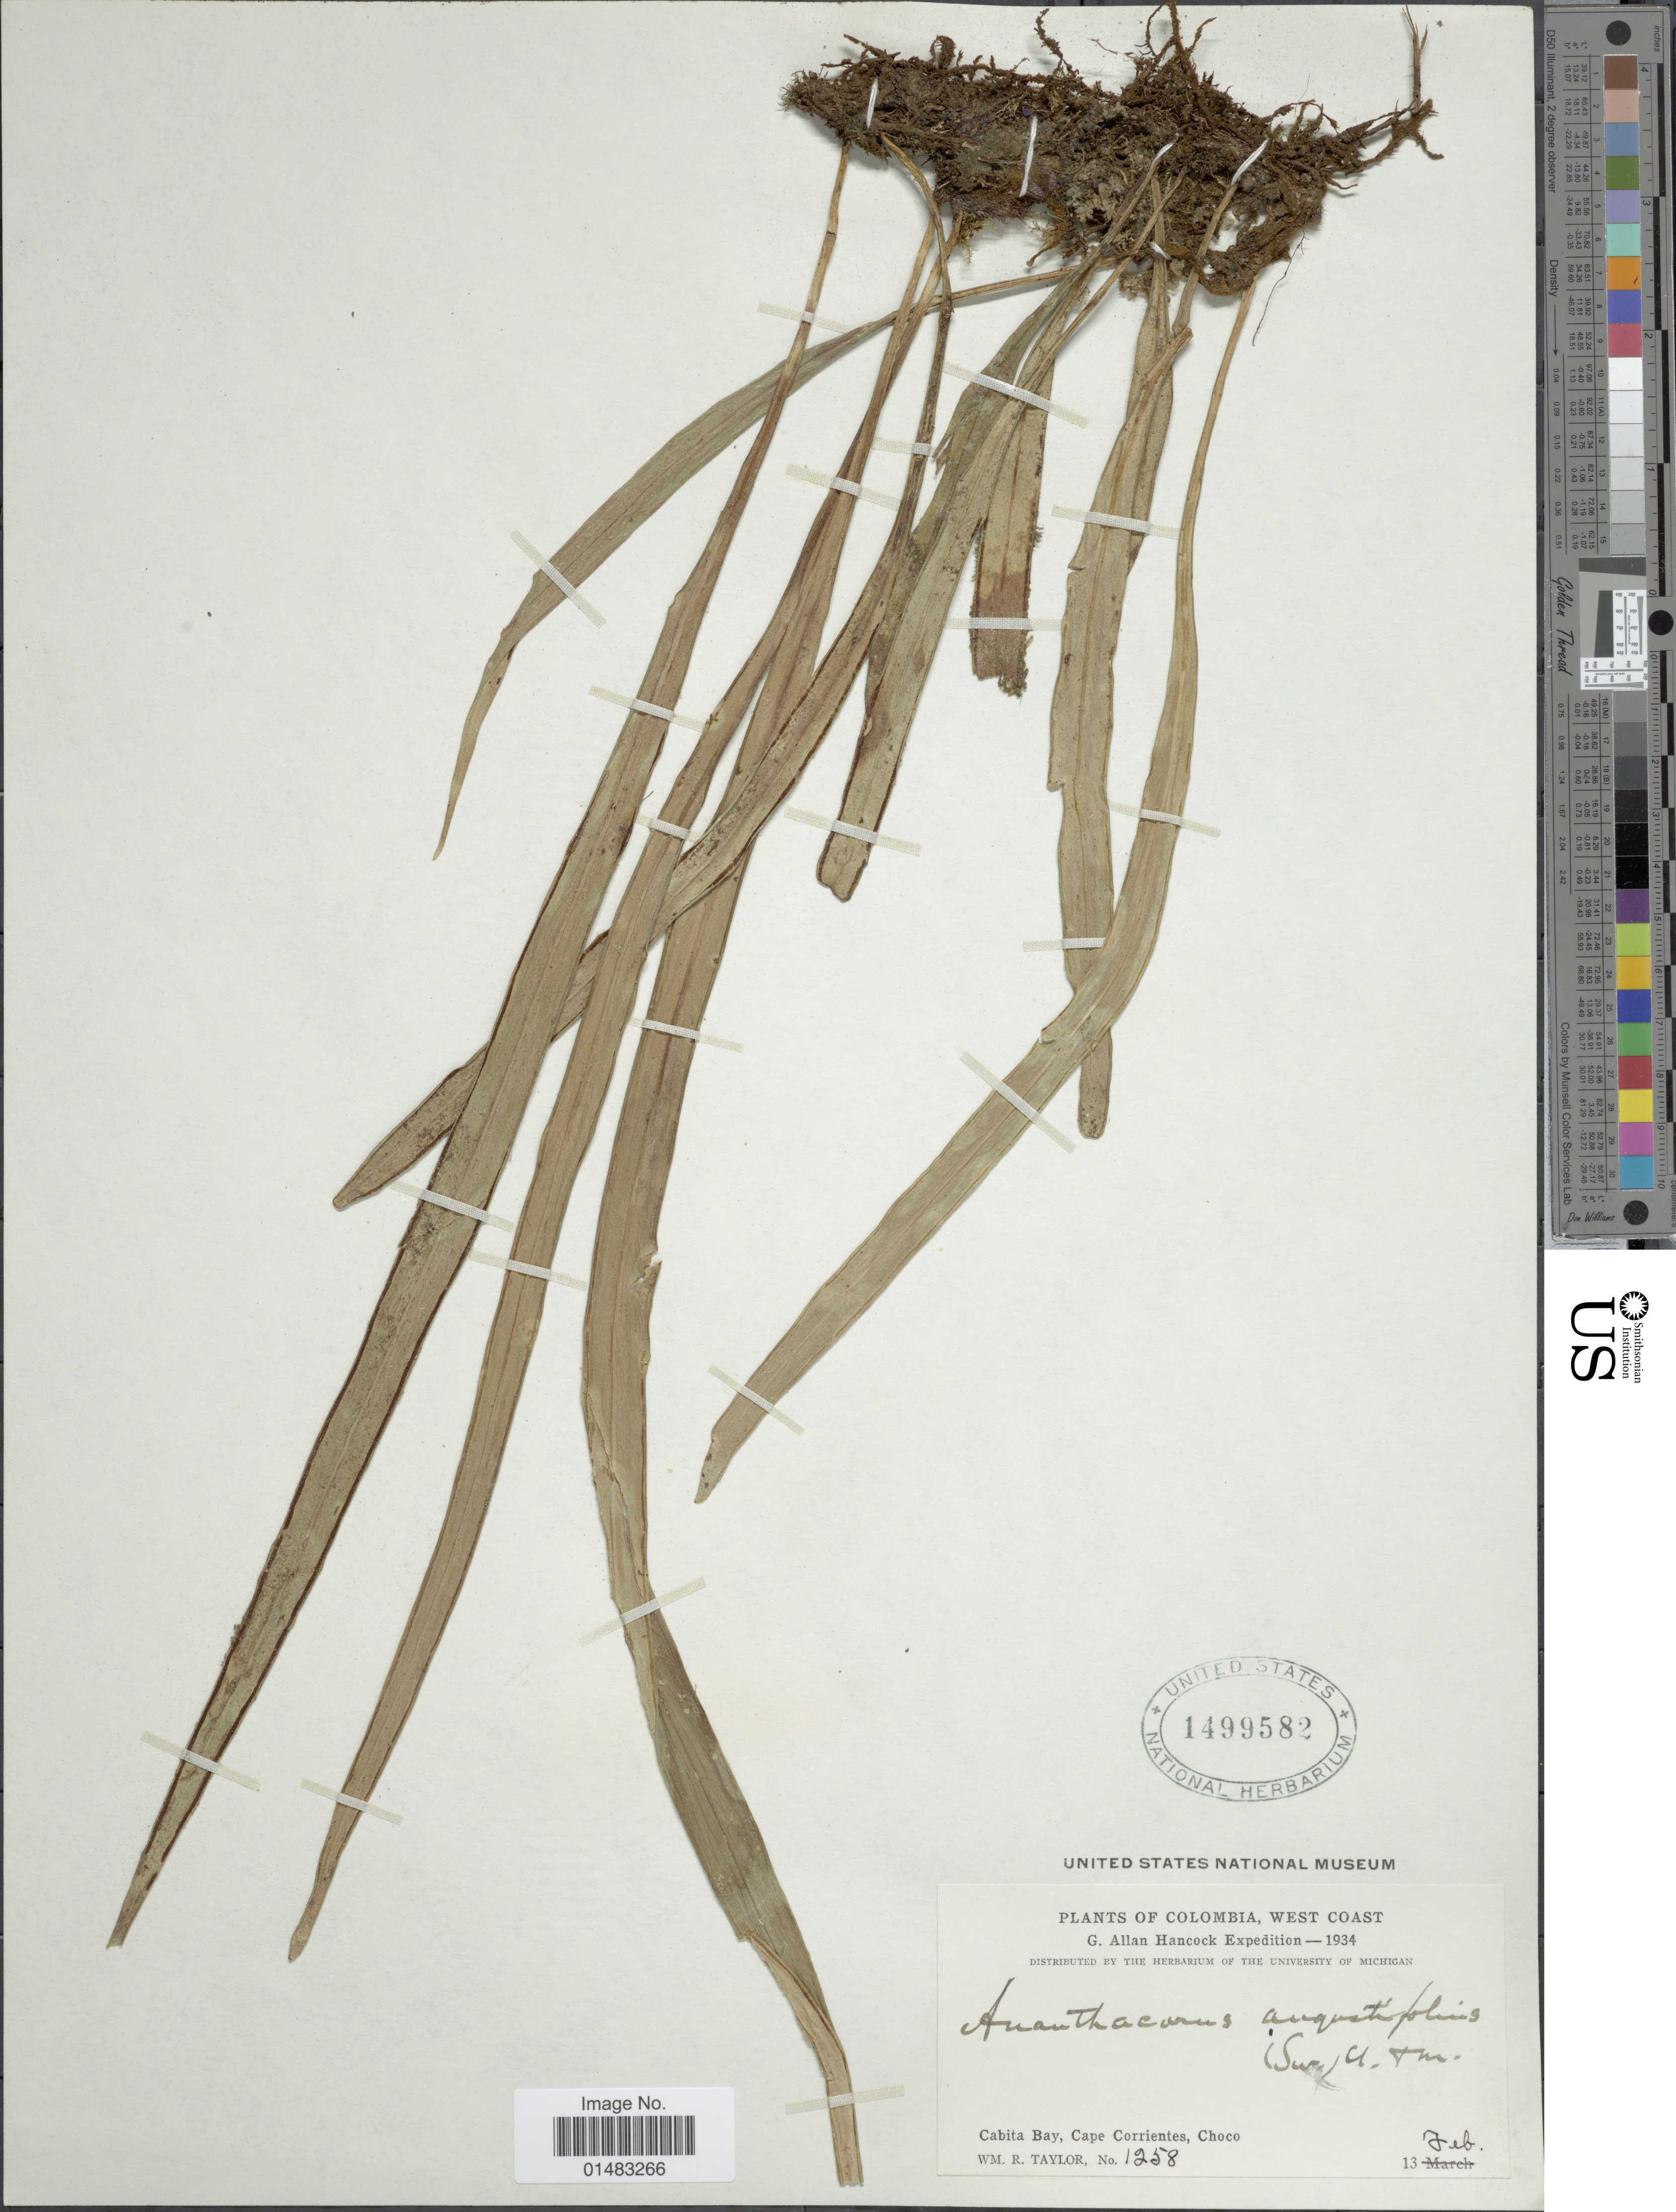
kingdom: Plantae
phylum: Tracheophyta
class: Polypodiopsida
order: Polypodiales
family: Pteridaceae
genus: Ananthacorus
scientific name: Ananthacorus angustifolius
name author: (Sw.) Underw. & Maxon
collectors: W. R. Taylor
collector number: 1258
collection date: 1934-02-12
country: Colombia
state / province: Chocó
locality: Cabita Bay, Cape Corrientes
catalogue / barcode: US 1499582